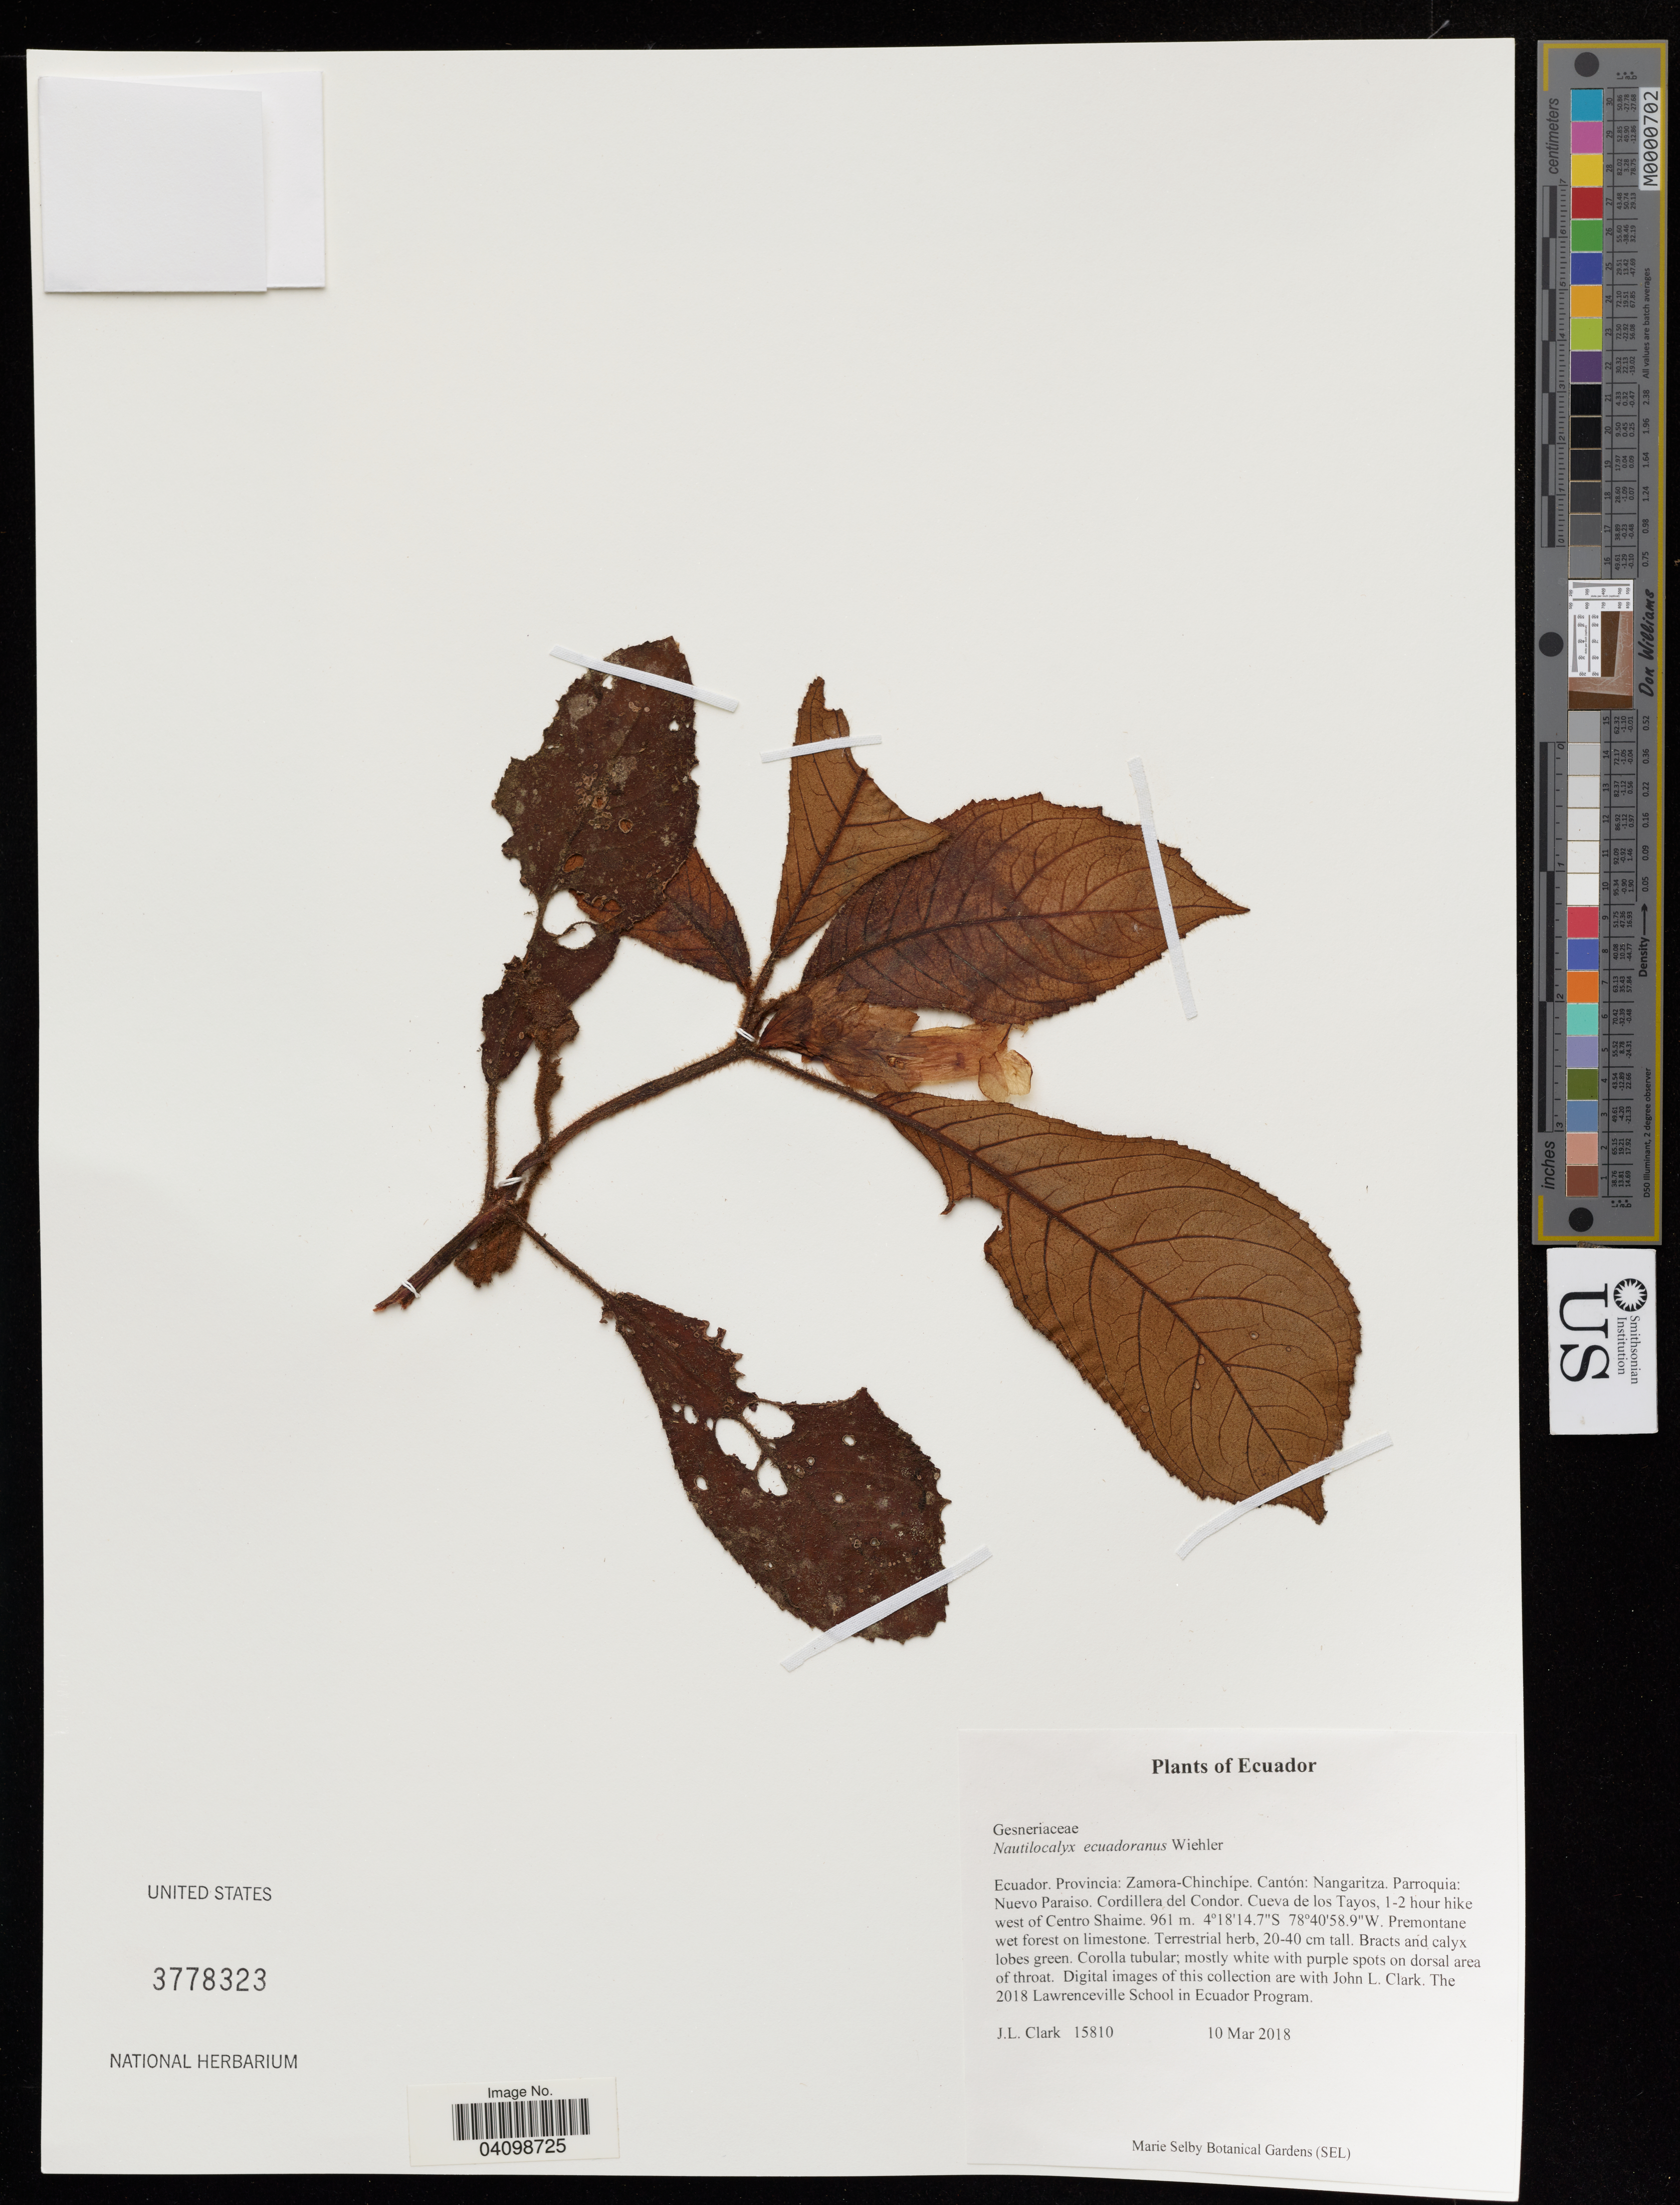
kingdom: Plantae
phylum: Tracheophyta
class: Magnoliopsida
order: Lamiales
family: Gesneriaceae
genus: Nautilocalyx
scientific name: Nautilocalyx ecuadoranus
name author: Wiehler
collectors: J. Clark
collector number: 15810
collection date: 2018-03-10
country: Ecuador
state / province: Zamora-Chinchipe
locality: Cantón: Nangaritza. Parroquia: Nuevo Paraiso. Cordillera del Condor. Cueva de los Tayos, 1-2 hour hike west of Centro Shaime.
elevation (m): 961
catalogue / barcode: US 3778323